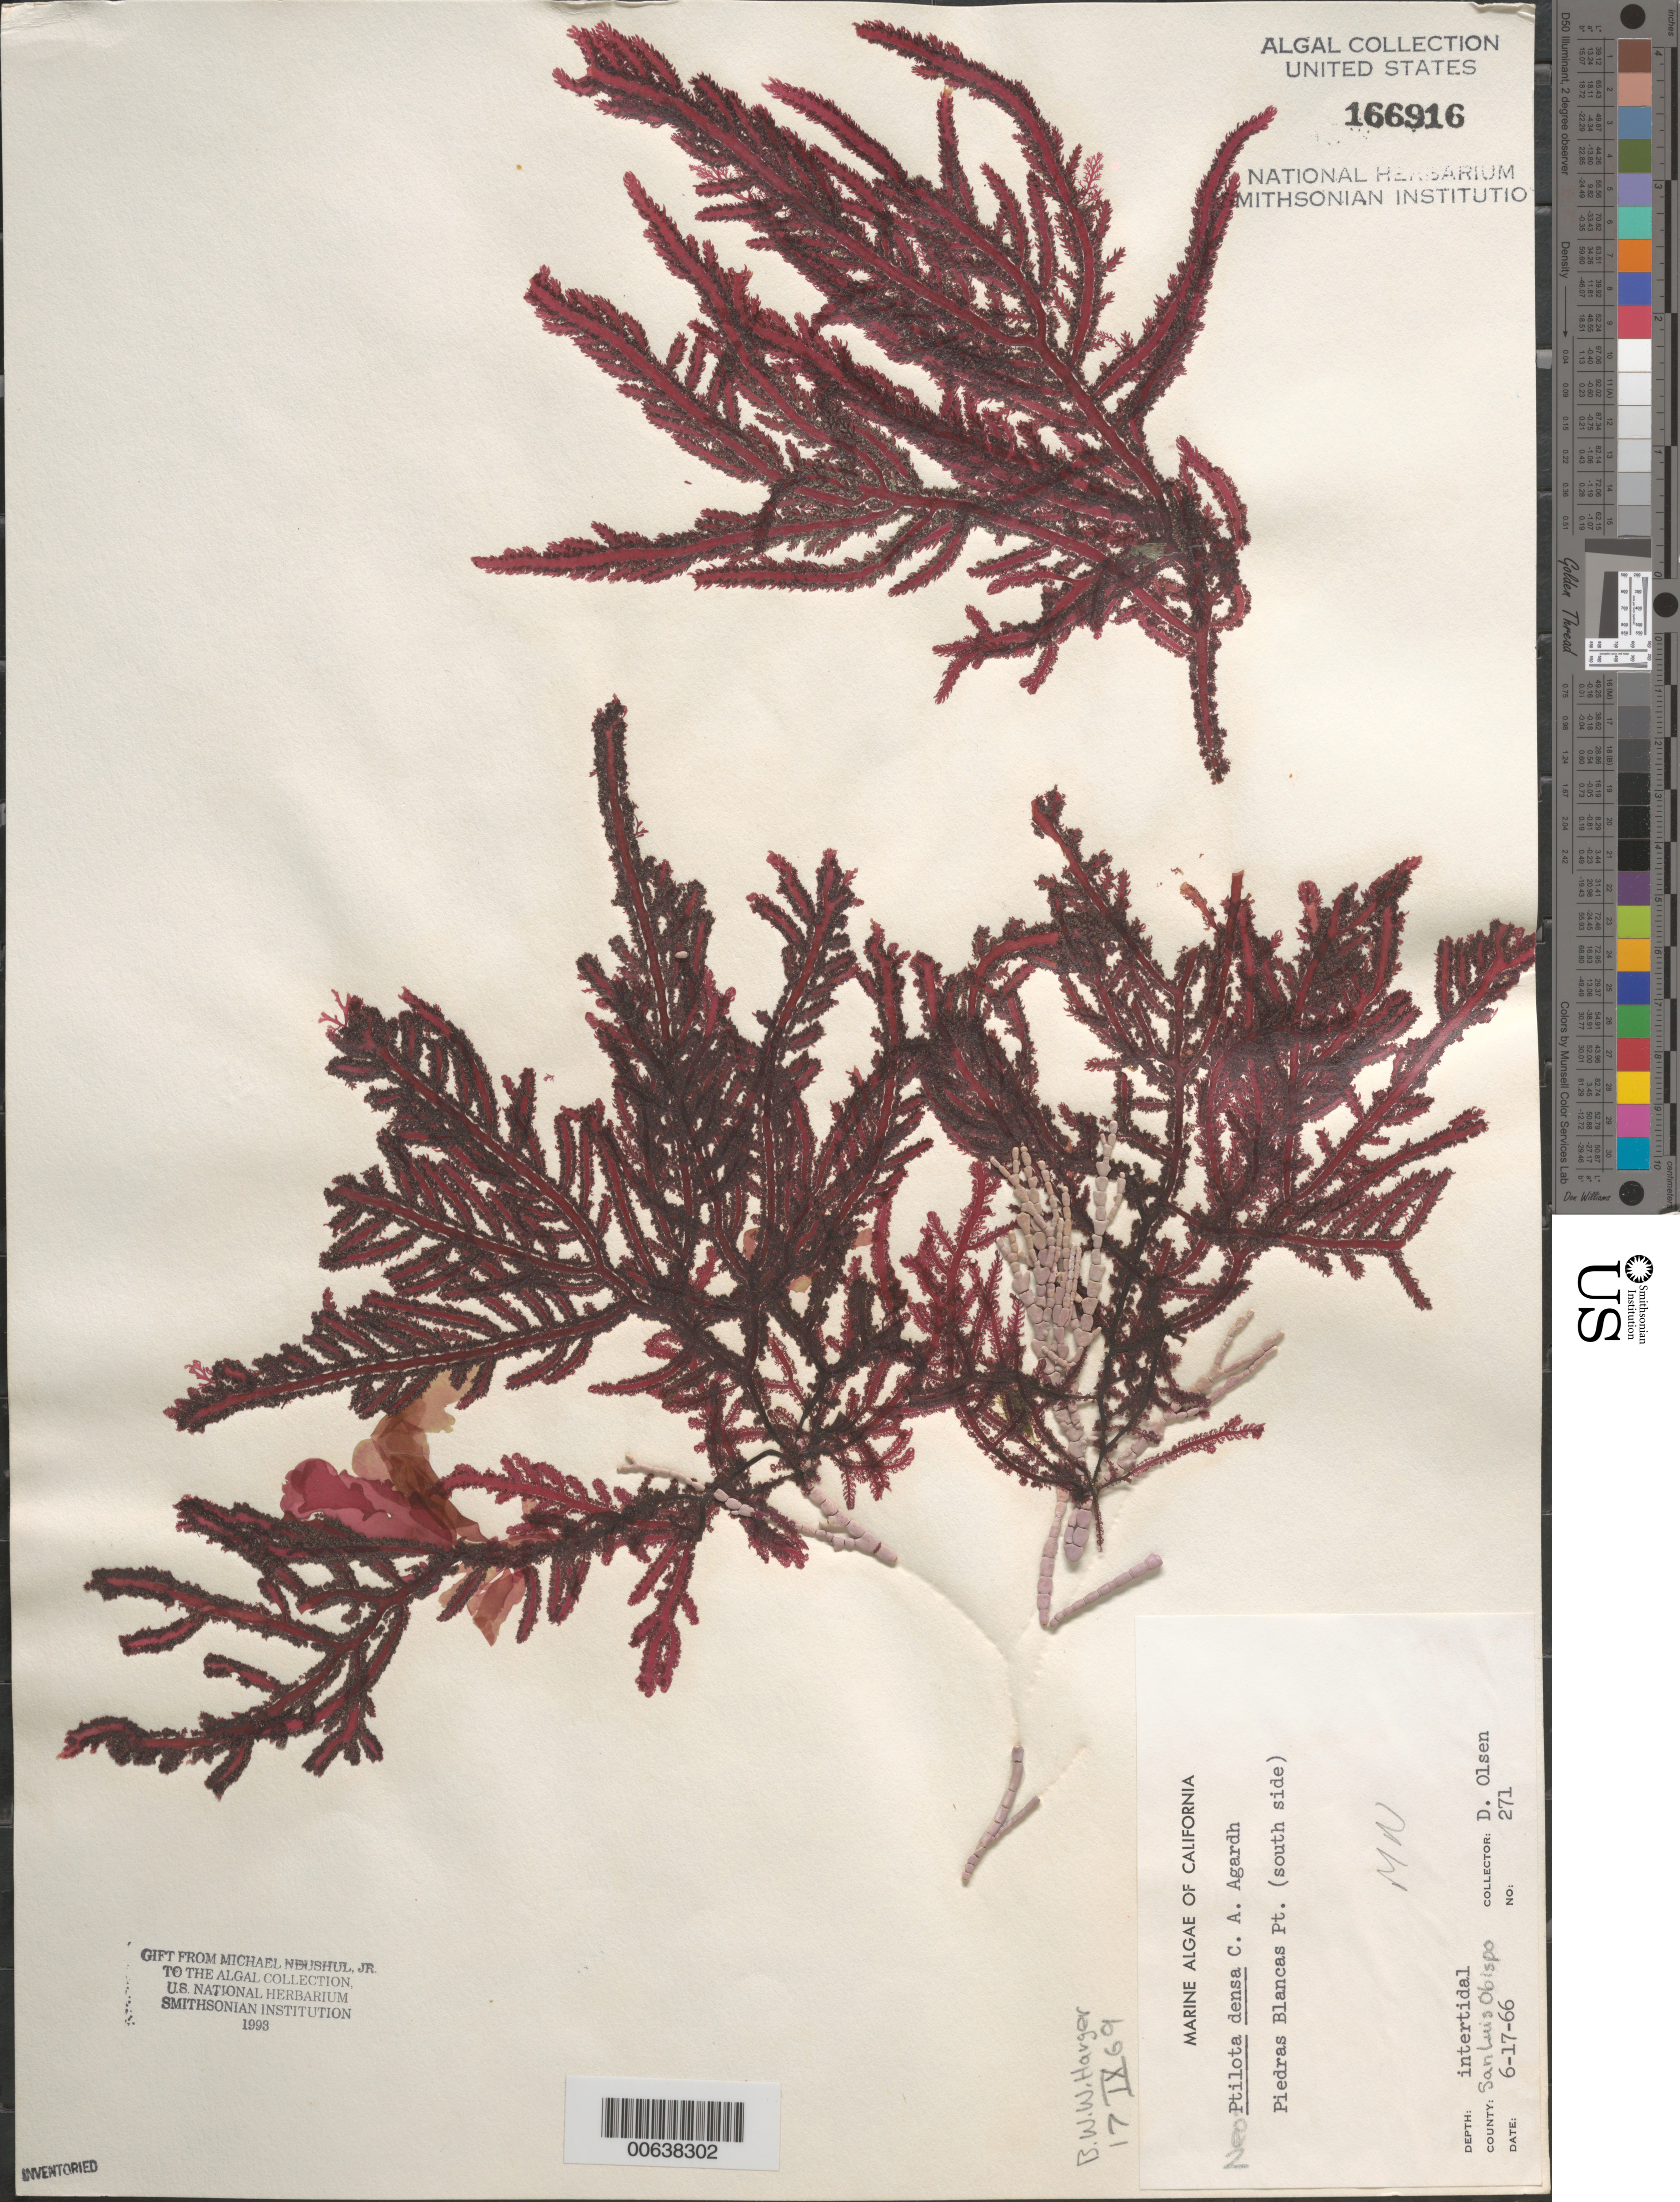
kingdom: Plantae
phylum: Rhodophyta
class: Florideophyceae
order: Ceramiales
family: Wrangeliaceae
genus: Ptilota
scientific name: Ptilota densa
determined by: Algae name updating Project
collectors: D. Olsen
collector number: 271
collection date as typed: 17 Jun 1966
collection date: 1966-06-17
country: United States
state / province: California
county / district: San Luis Obispo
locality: Piedras Blancas Point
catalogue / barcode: US 166916